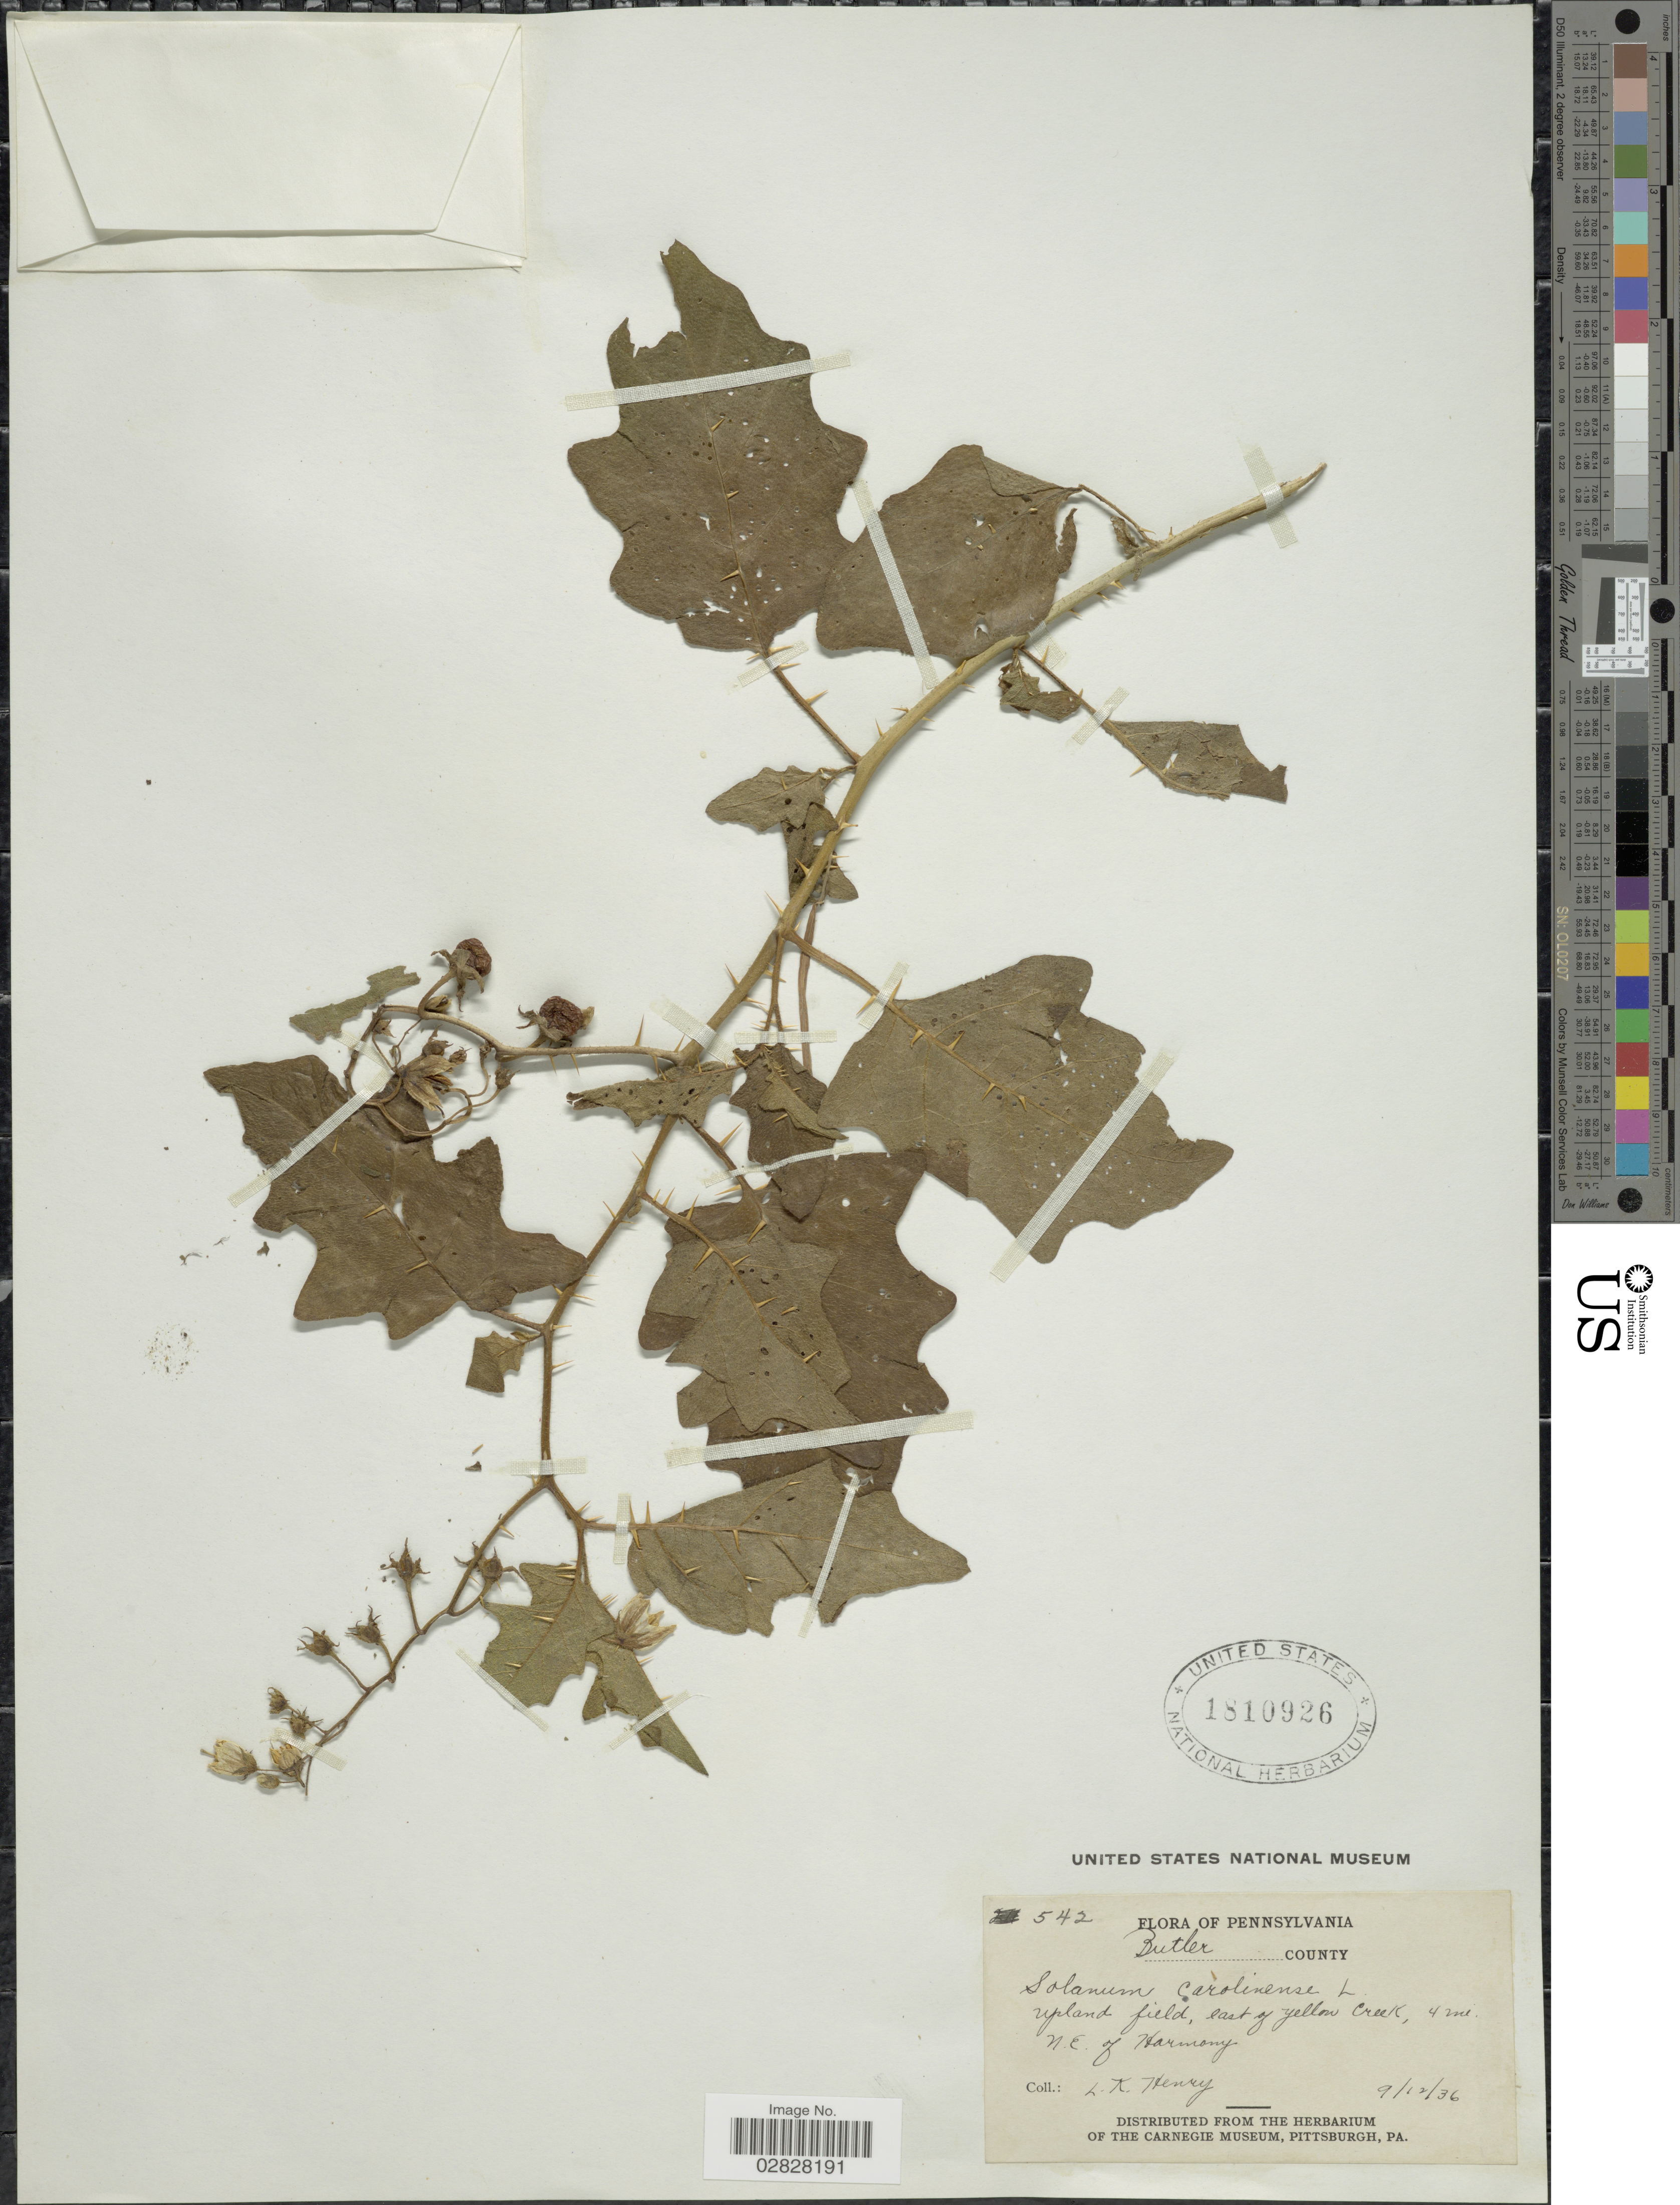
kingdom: Plantae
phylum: Tracheophyta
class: Magnoliopsida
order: Solanales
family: Solanaceae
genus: Solanum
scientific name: Solanum carolinense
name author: L.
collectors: L. K. Henry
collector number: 542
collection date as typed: Transcribed d/m/y: 12/9/36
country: United States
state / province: Pennsylvania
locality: Butler County. Upland field, east of yellow creek, 4 mi. N.E. of Harmony.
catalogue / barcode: US 1810926